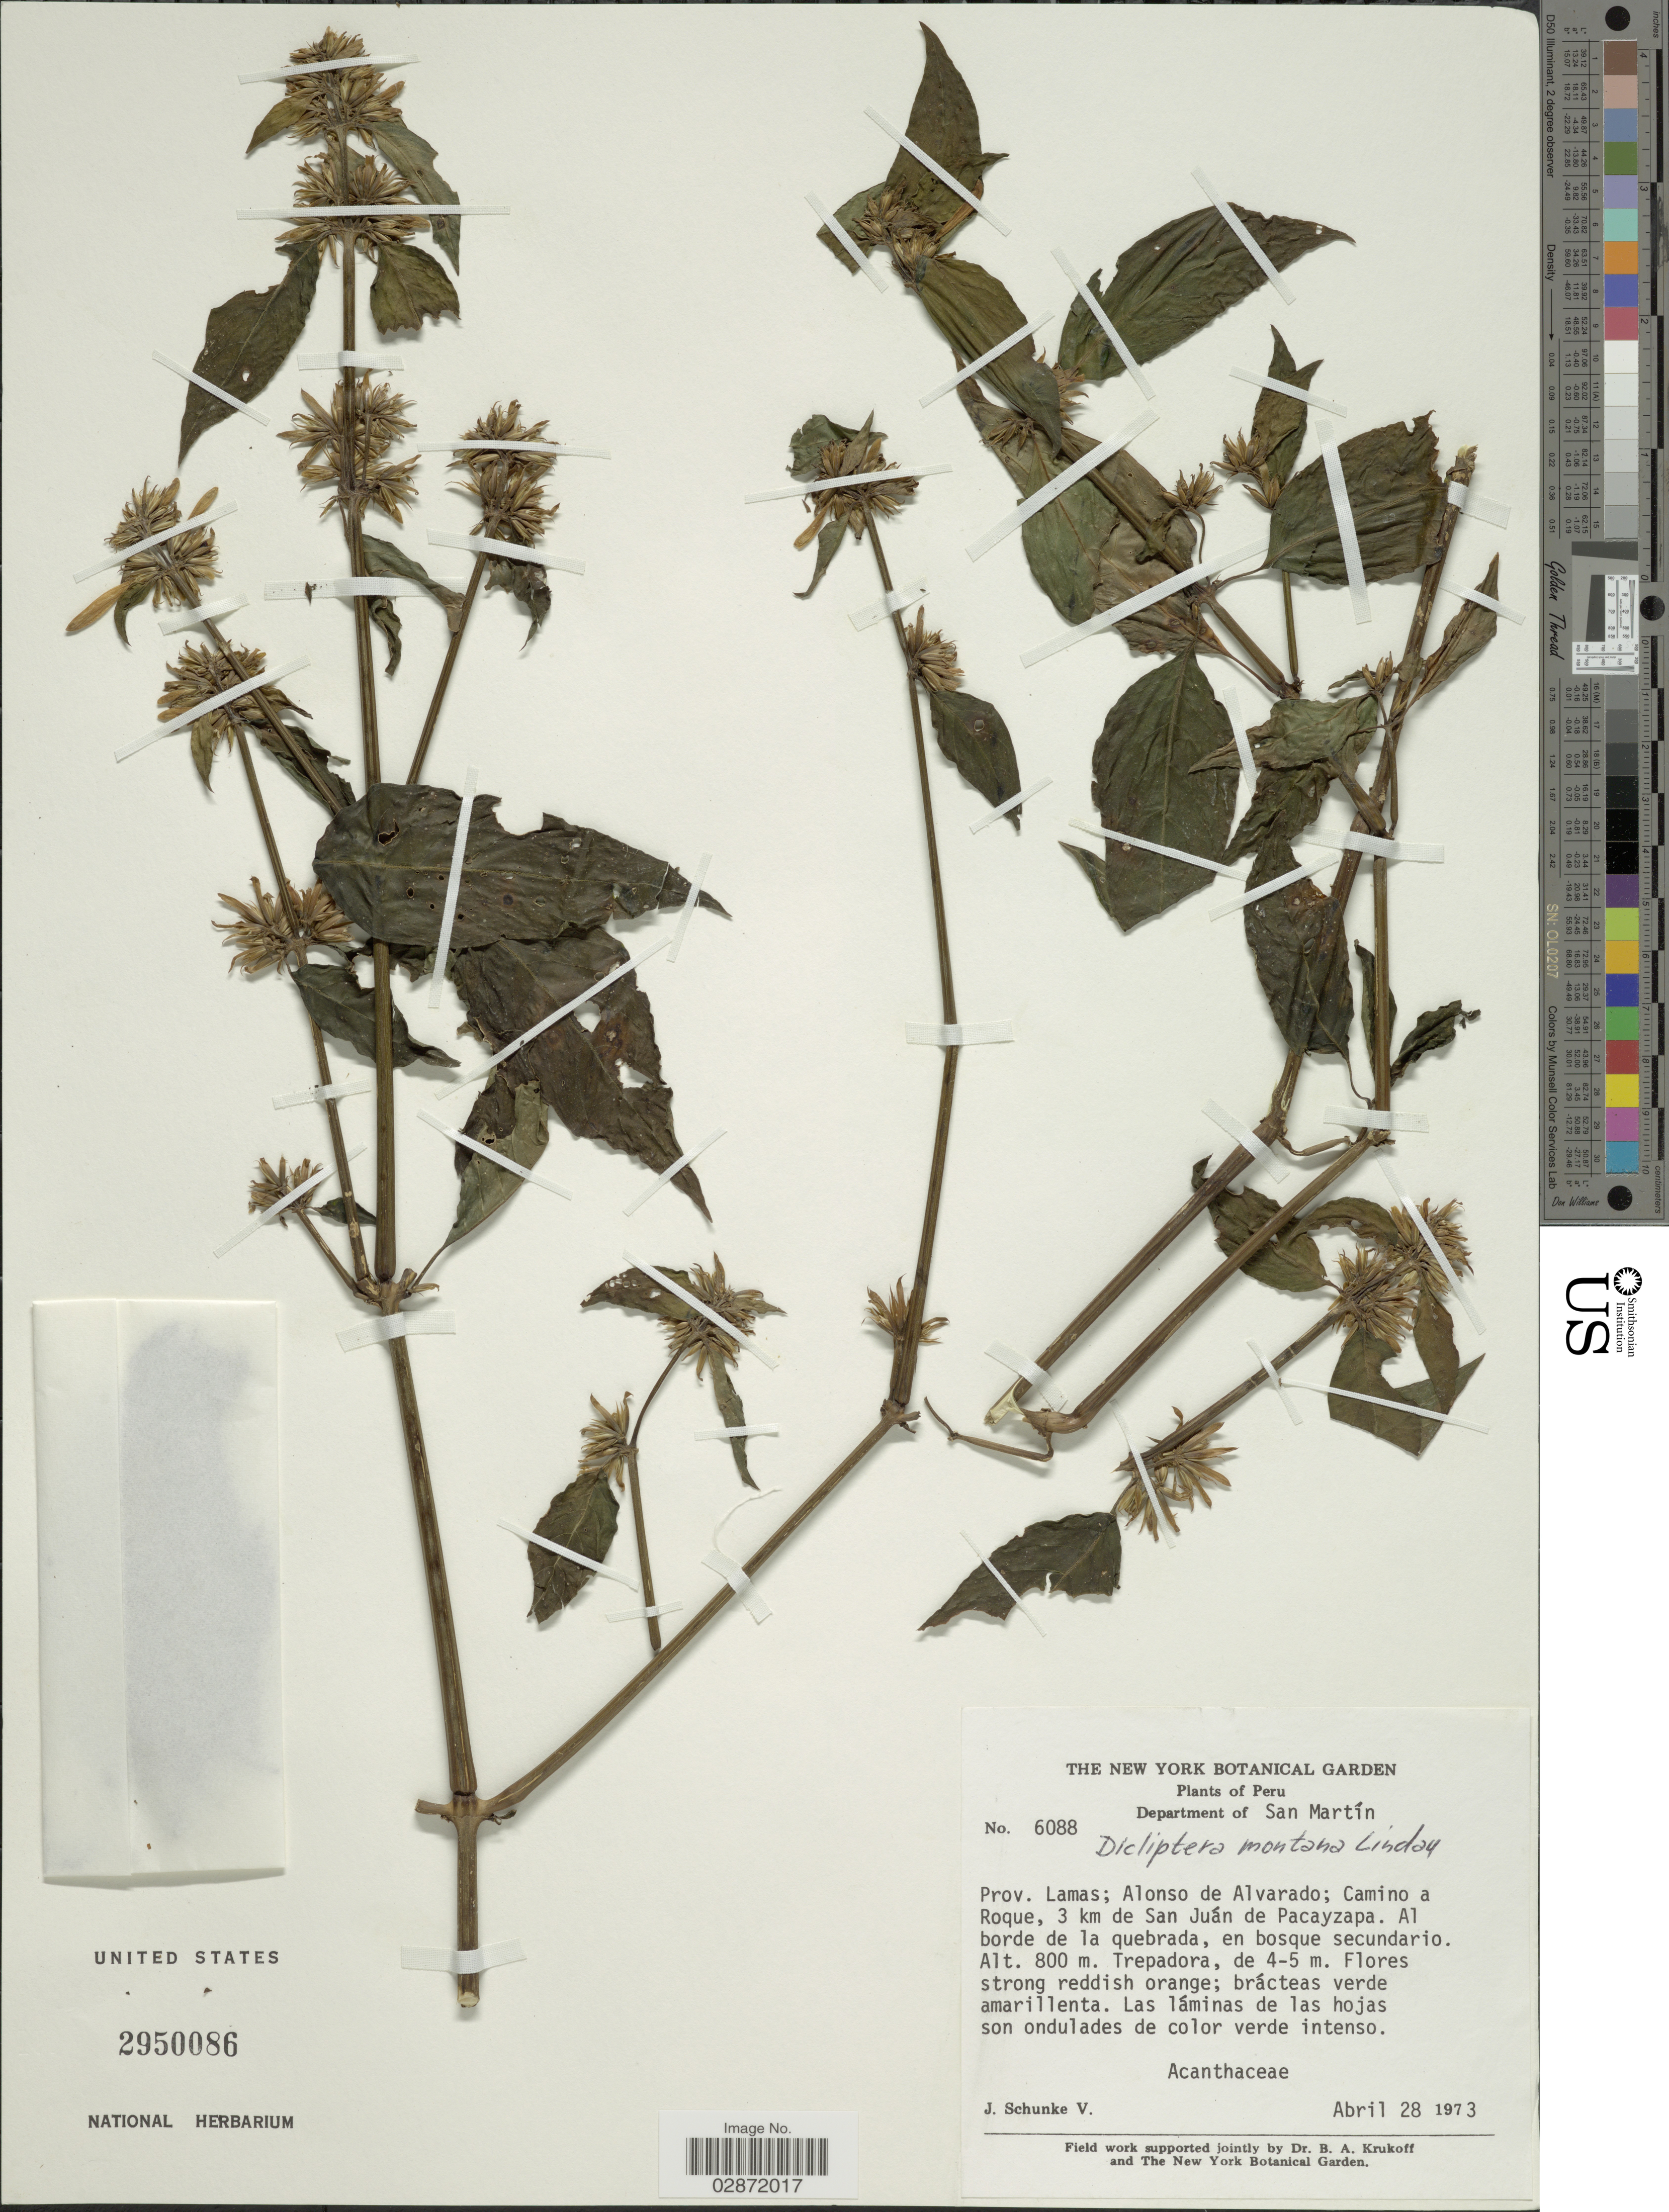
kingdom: Plantae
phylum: Tracheophyta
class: Magnoliopsida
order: Lamiales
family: Acanthaceae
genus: Dicliptera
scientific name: Dicliptera montana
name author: Lindau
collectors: J. Schunke Vigo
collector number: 6088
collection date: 1973-04-28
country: Peru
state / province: San Martín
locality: Department of San Martín. Prov. Lamas; Alonso de Alvarado; Camino a Roque, 3 km de San Juán de Pacayzapa.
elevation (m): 800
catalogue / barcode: US 2950086